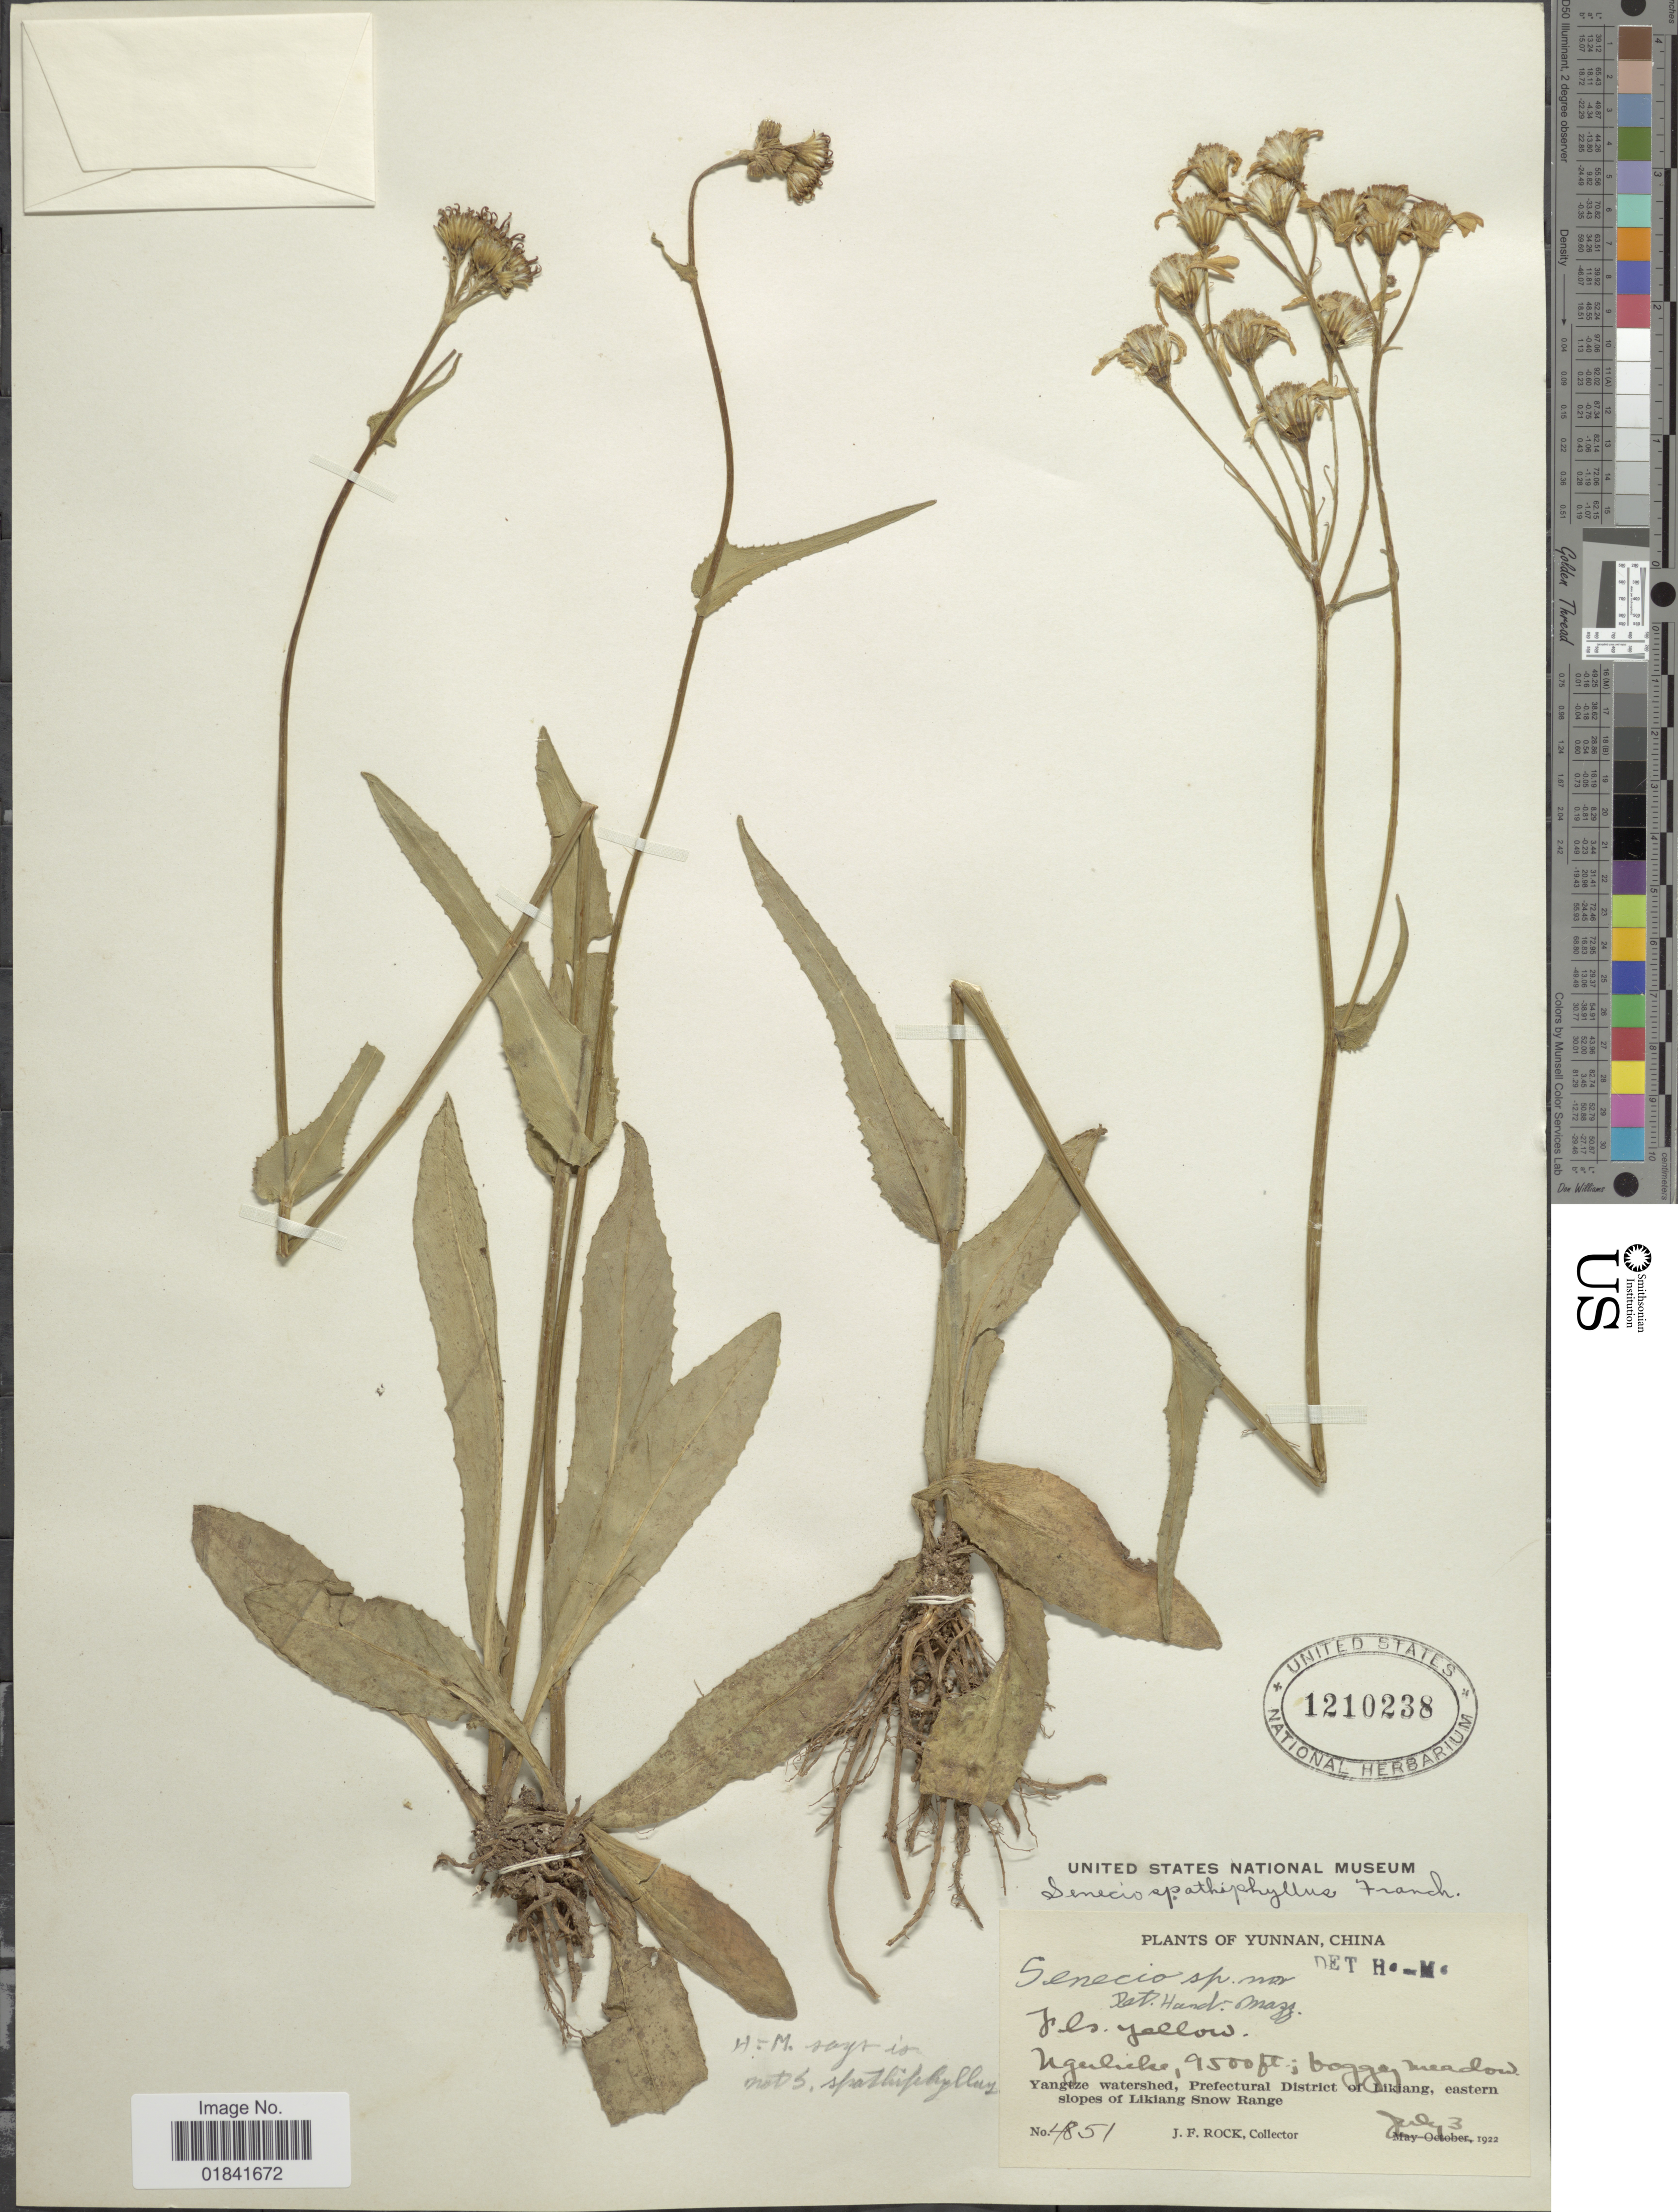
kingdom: Plantae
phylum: Tracheophyta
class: Magnoliopsida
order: Asterales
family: Asteraceae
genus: Senecio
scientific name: Senecio spathiphyllus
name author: Franch.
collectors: J. F. Rock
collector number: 4851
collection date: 1922-07-03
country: China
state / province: Yunnan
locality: Ngulike, Yangtze watershed, Prefectural District of Likiang, eastern slopes of Likiang Snow Range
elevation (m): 2896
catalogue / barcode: US 1210238